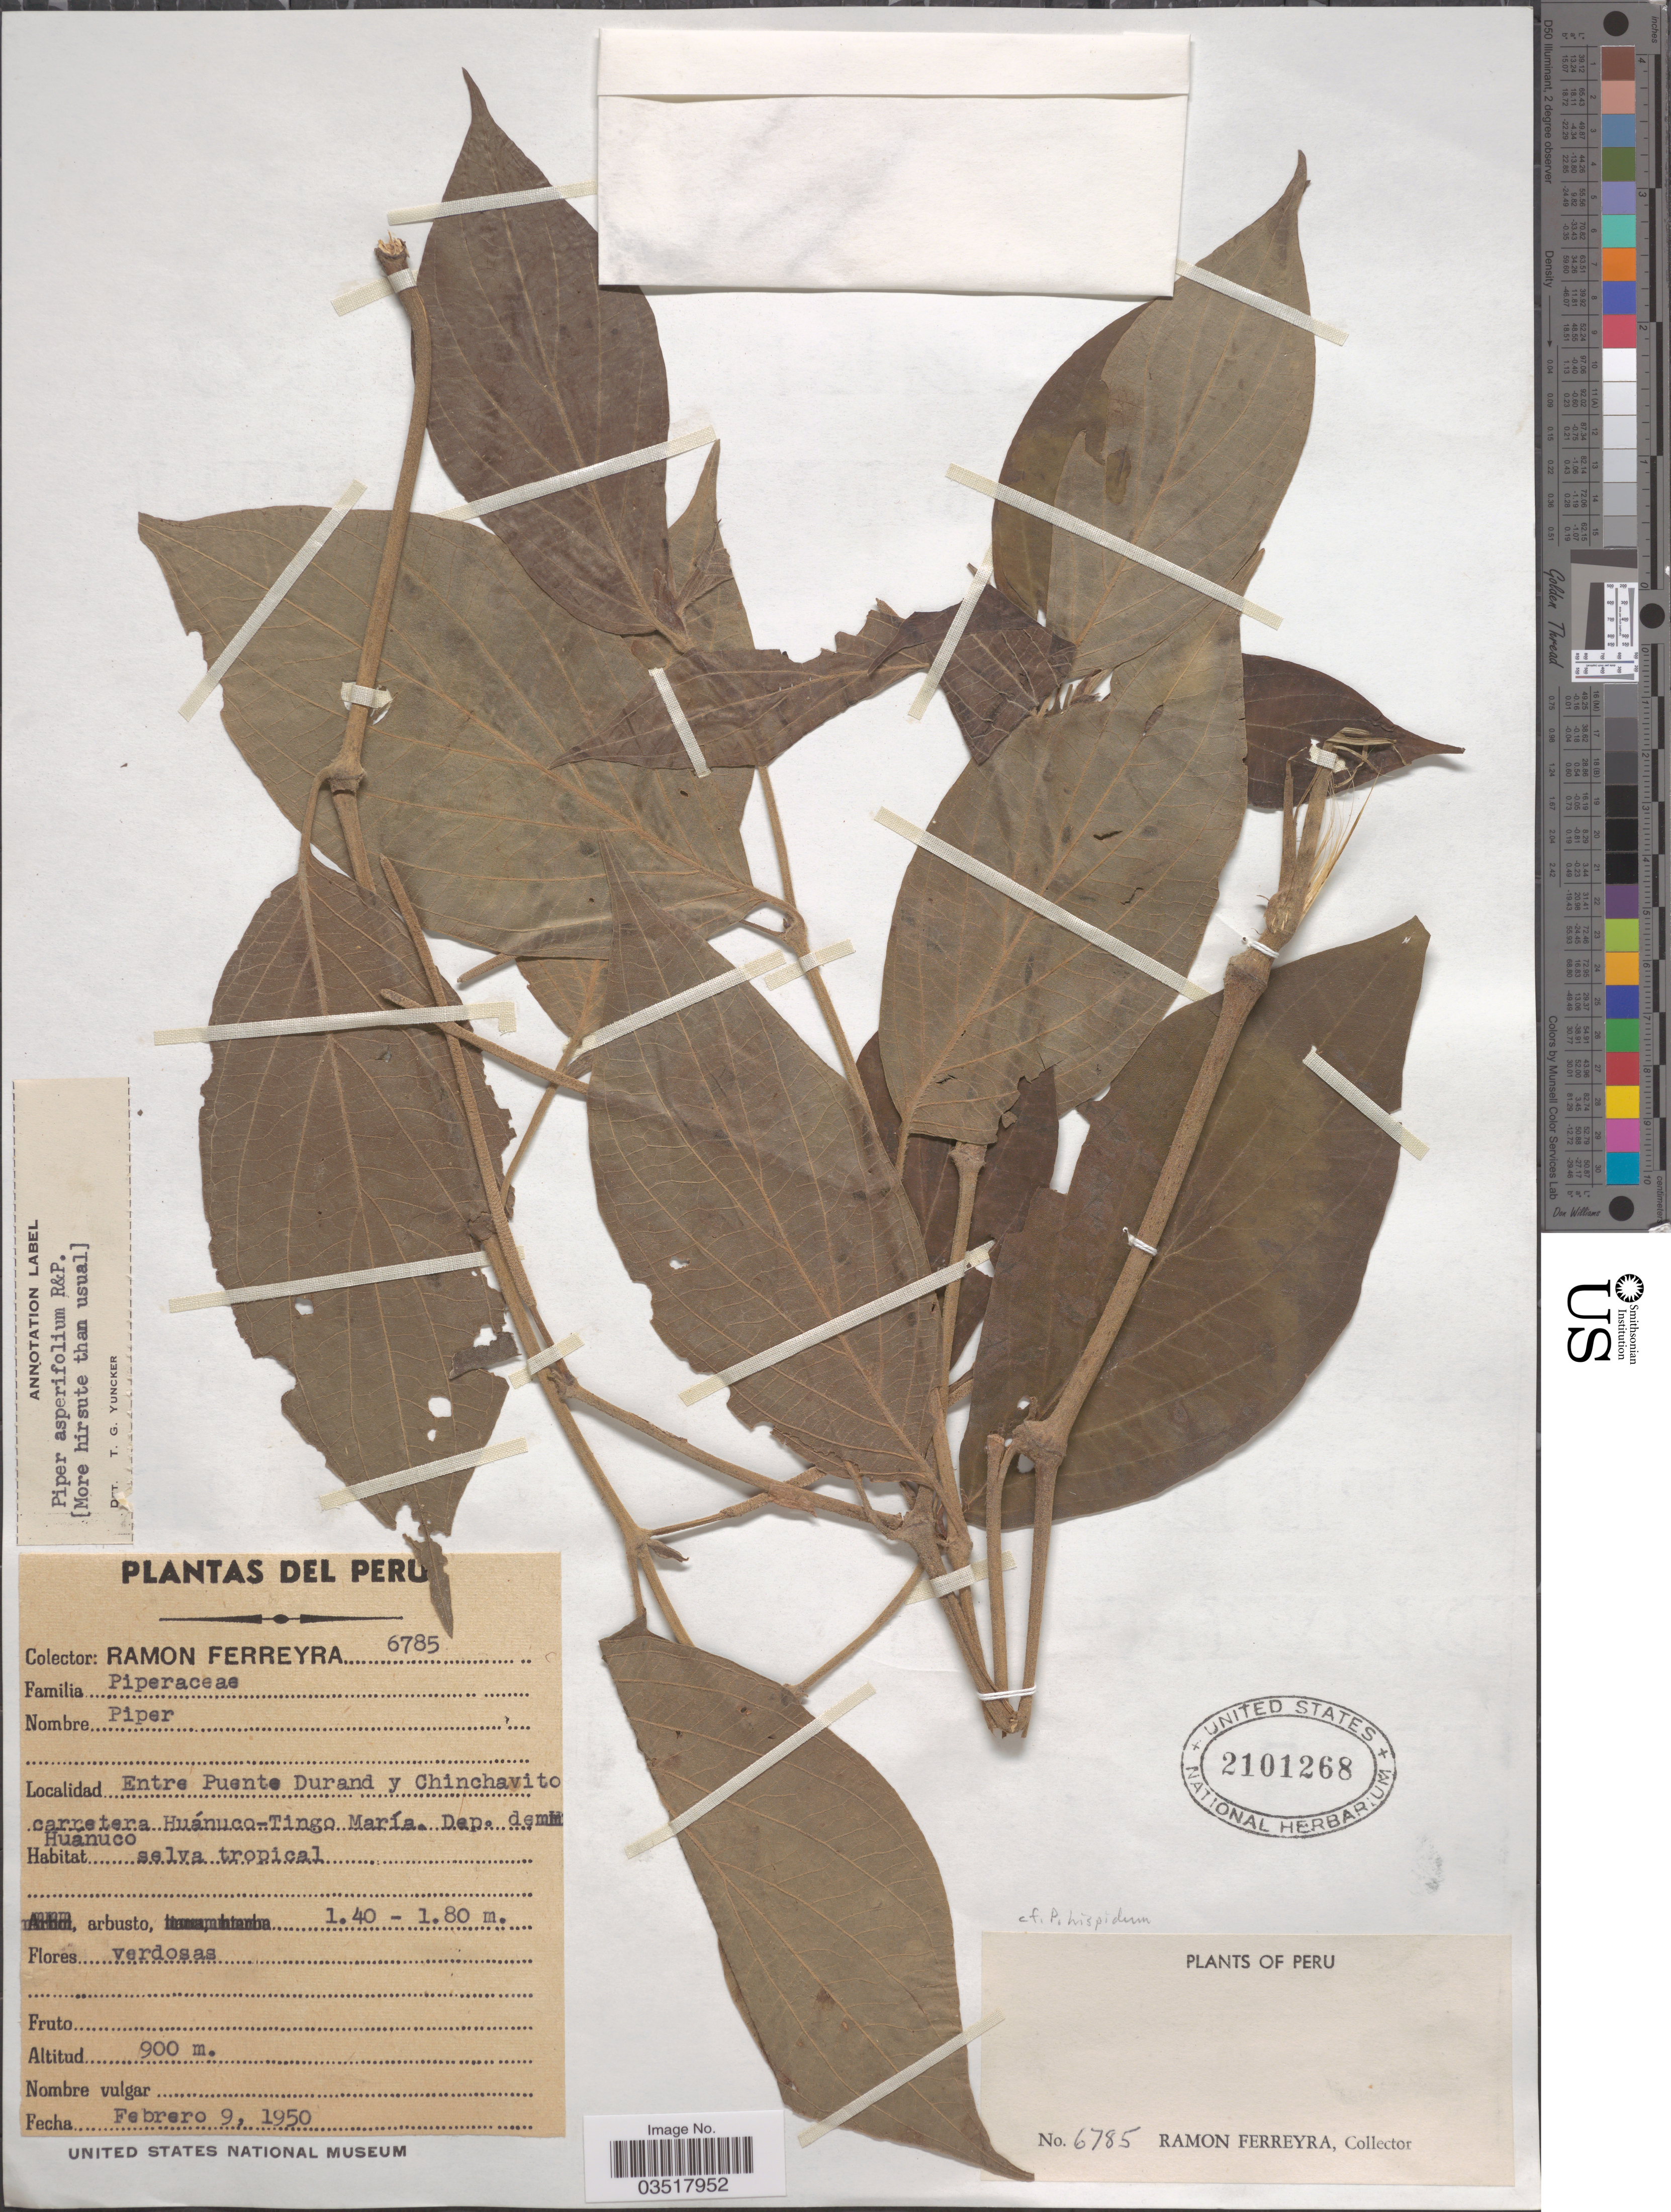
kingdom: Plantae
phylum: Tracheophyta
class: Magnoliopsida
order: Piperales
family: Piperaceae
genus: Piper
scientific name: Piper asperifolium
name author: Rich.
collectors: R. A. Ferreyra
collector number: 6785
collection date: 1950-02-09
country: Peru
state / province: Huánuco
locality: Entre Puente Durand y Chinchavito carretera Huánuco-Tingo María. Dep. demm Huanuco.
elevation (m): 900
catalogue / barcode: US 2101268